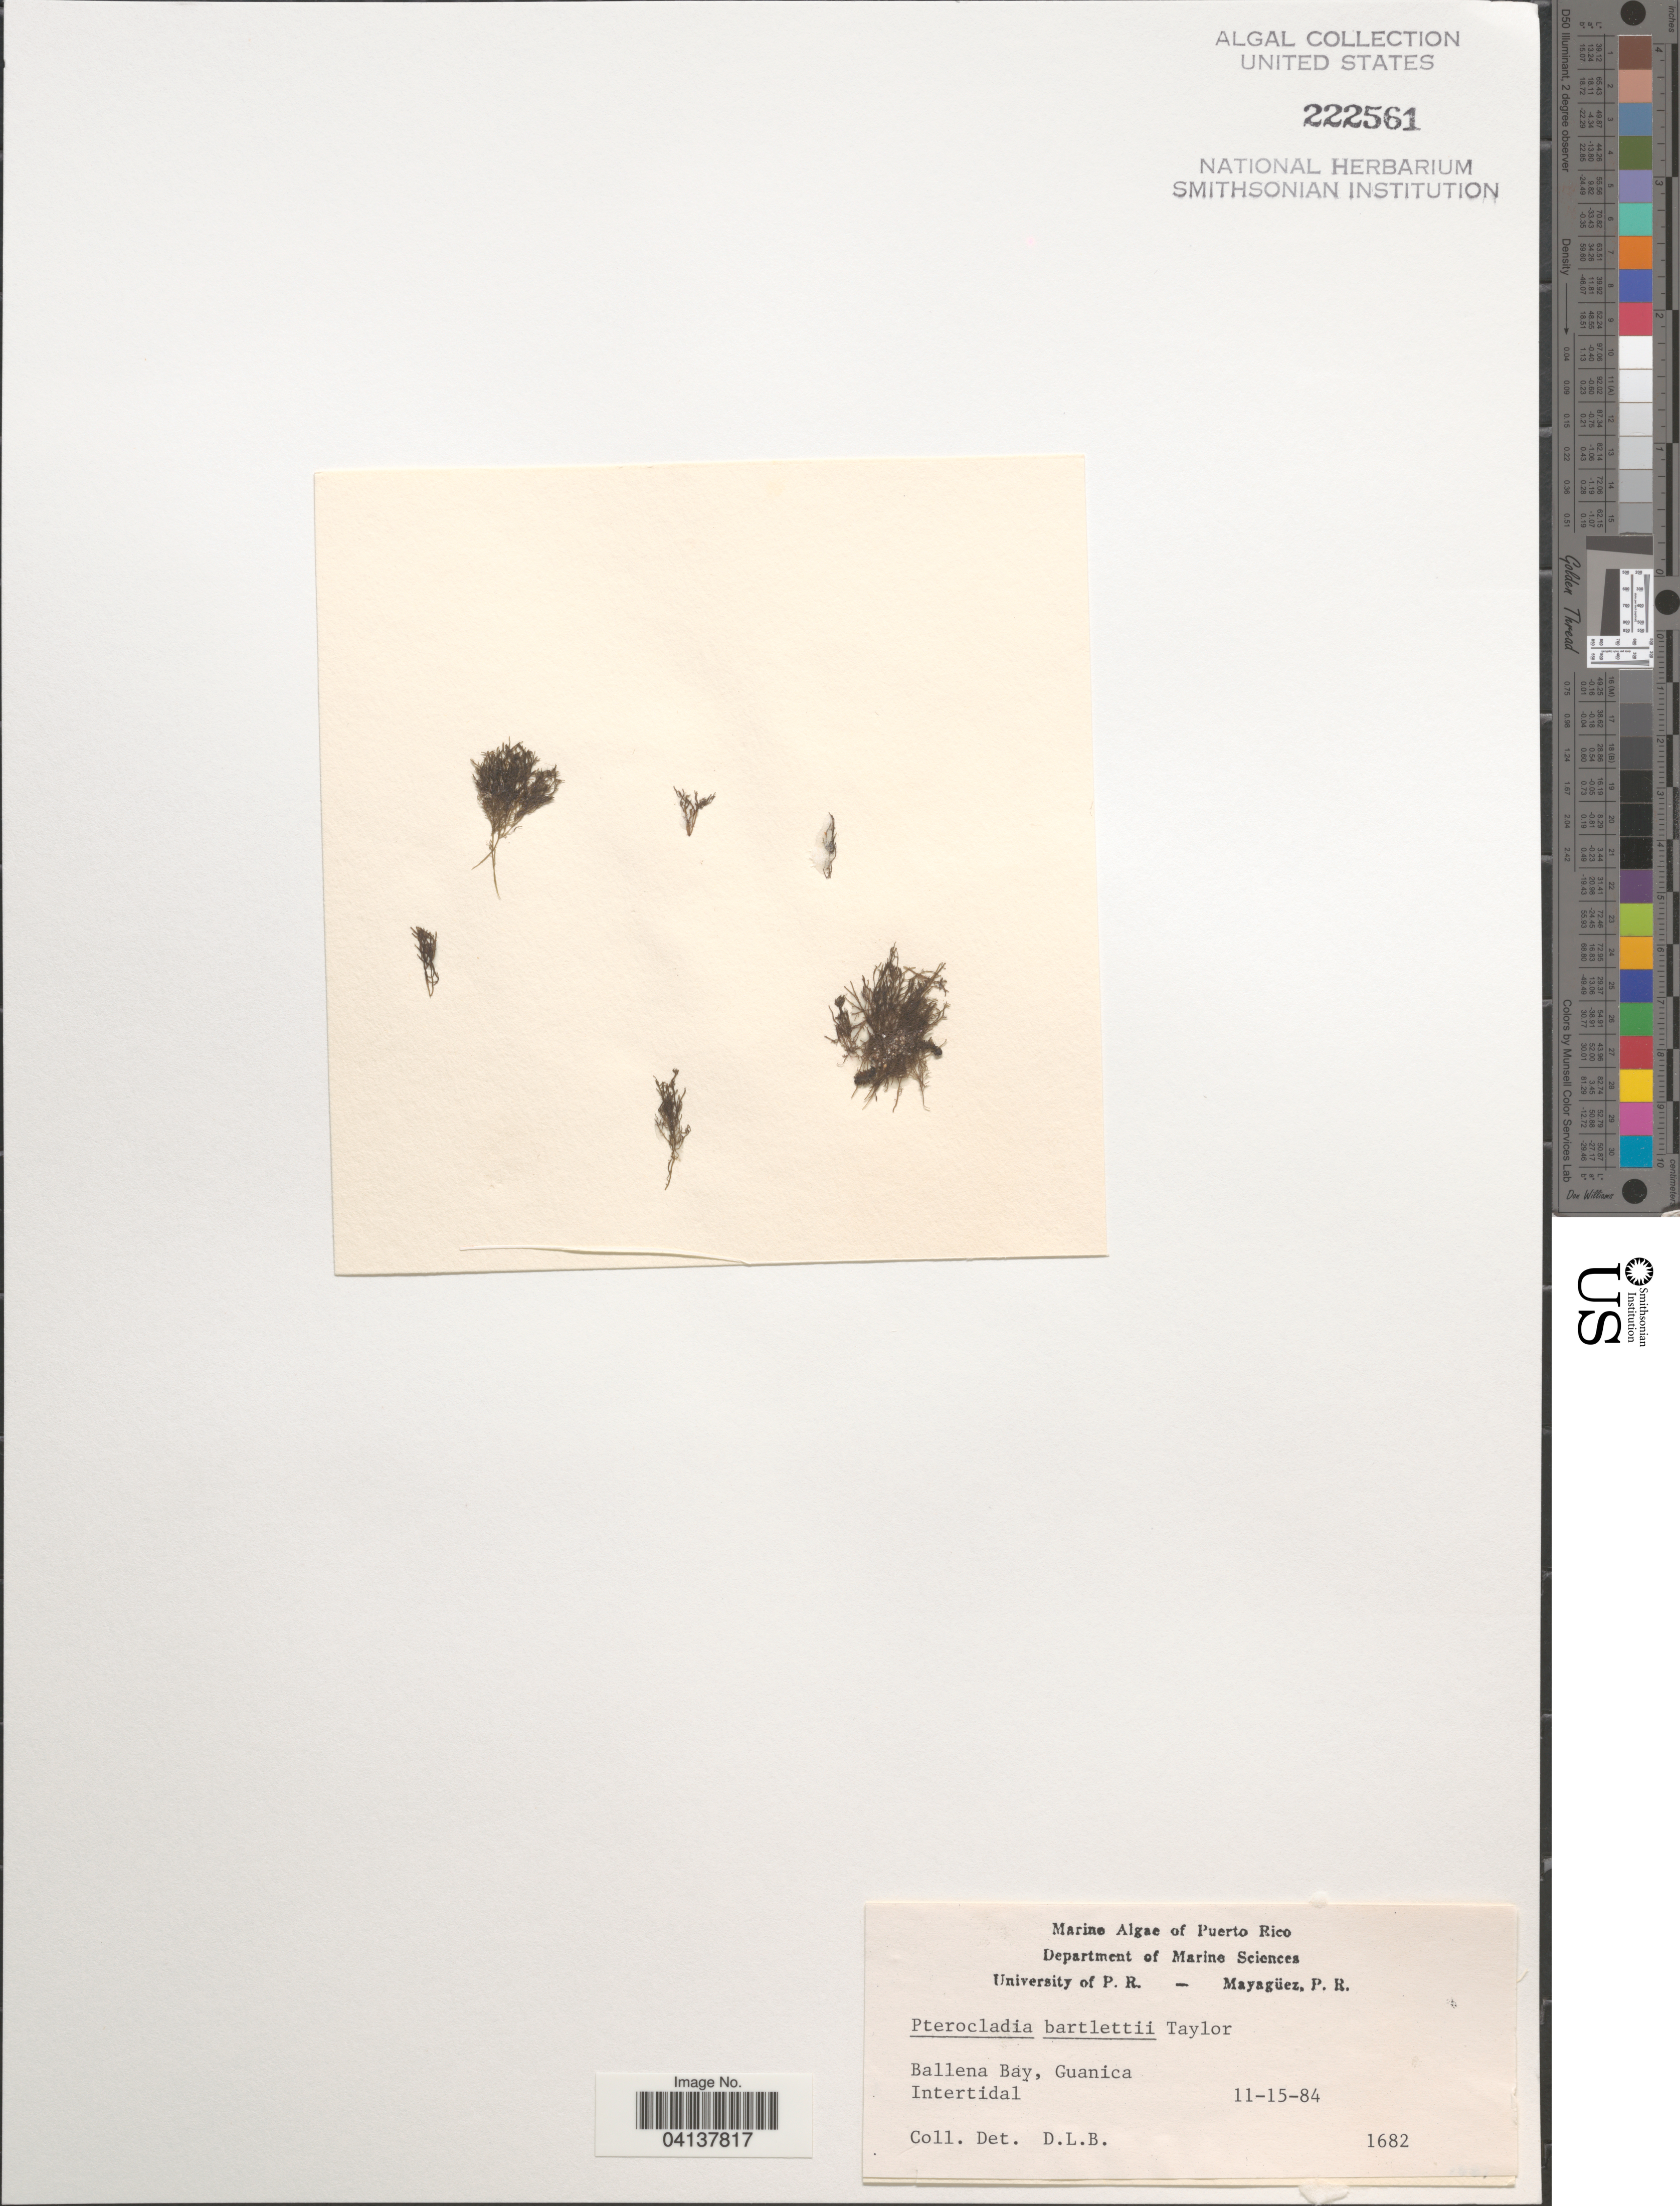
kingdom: Plantae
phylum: Rhodophyta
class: Florideophyceae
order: Gelidiales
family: Pterocladiaceae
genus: Pterocladiella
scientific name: Pterocladiella bartlettii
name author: (W.R. Taylor) Santelices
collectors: D. L. B.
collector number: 1682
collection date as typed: Transcribed d/m/y: 15/11/84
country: Puerto Rico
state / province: Guánica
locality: Ballena Bay.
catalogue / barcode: US 222561